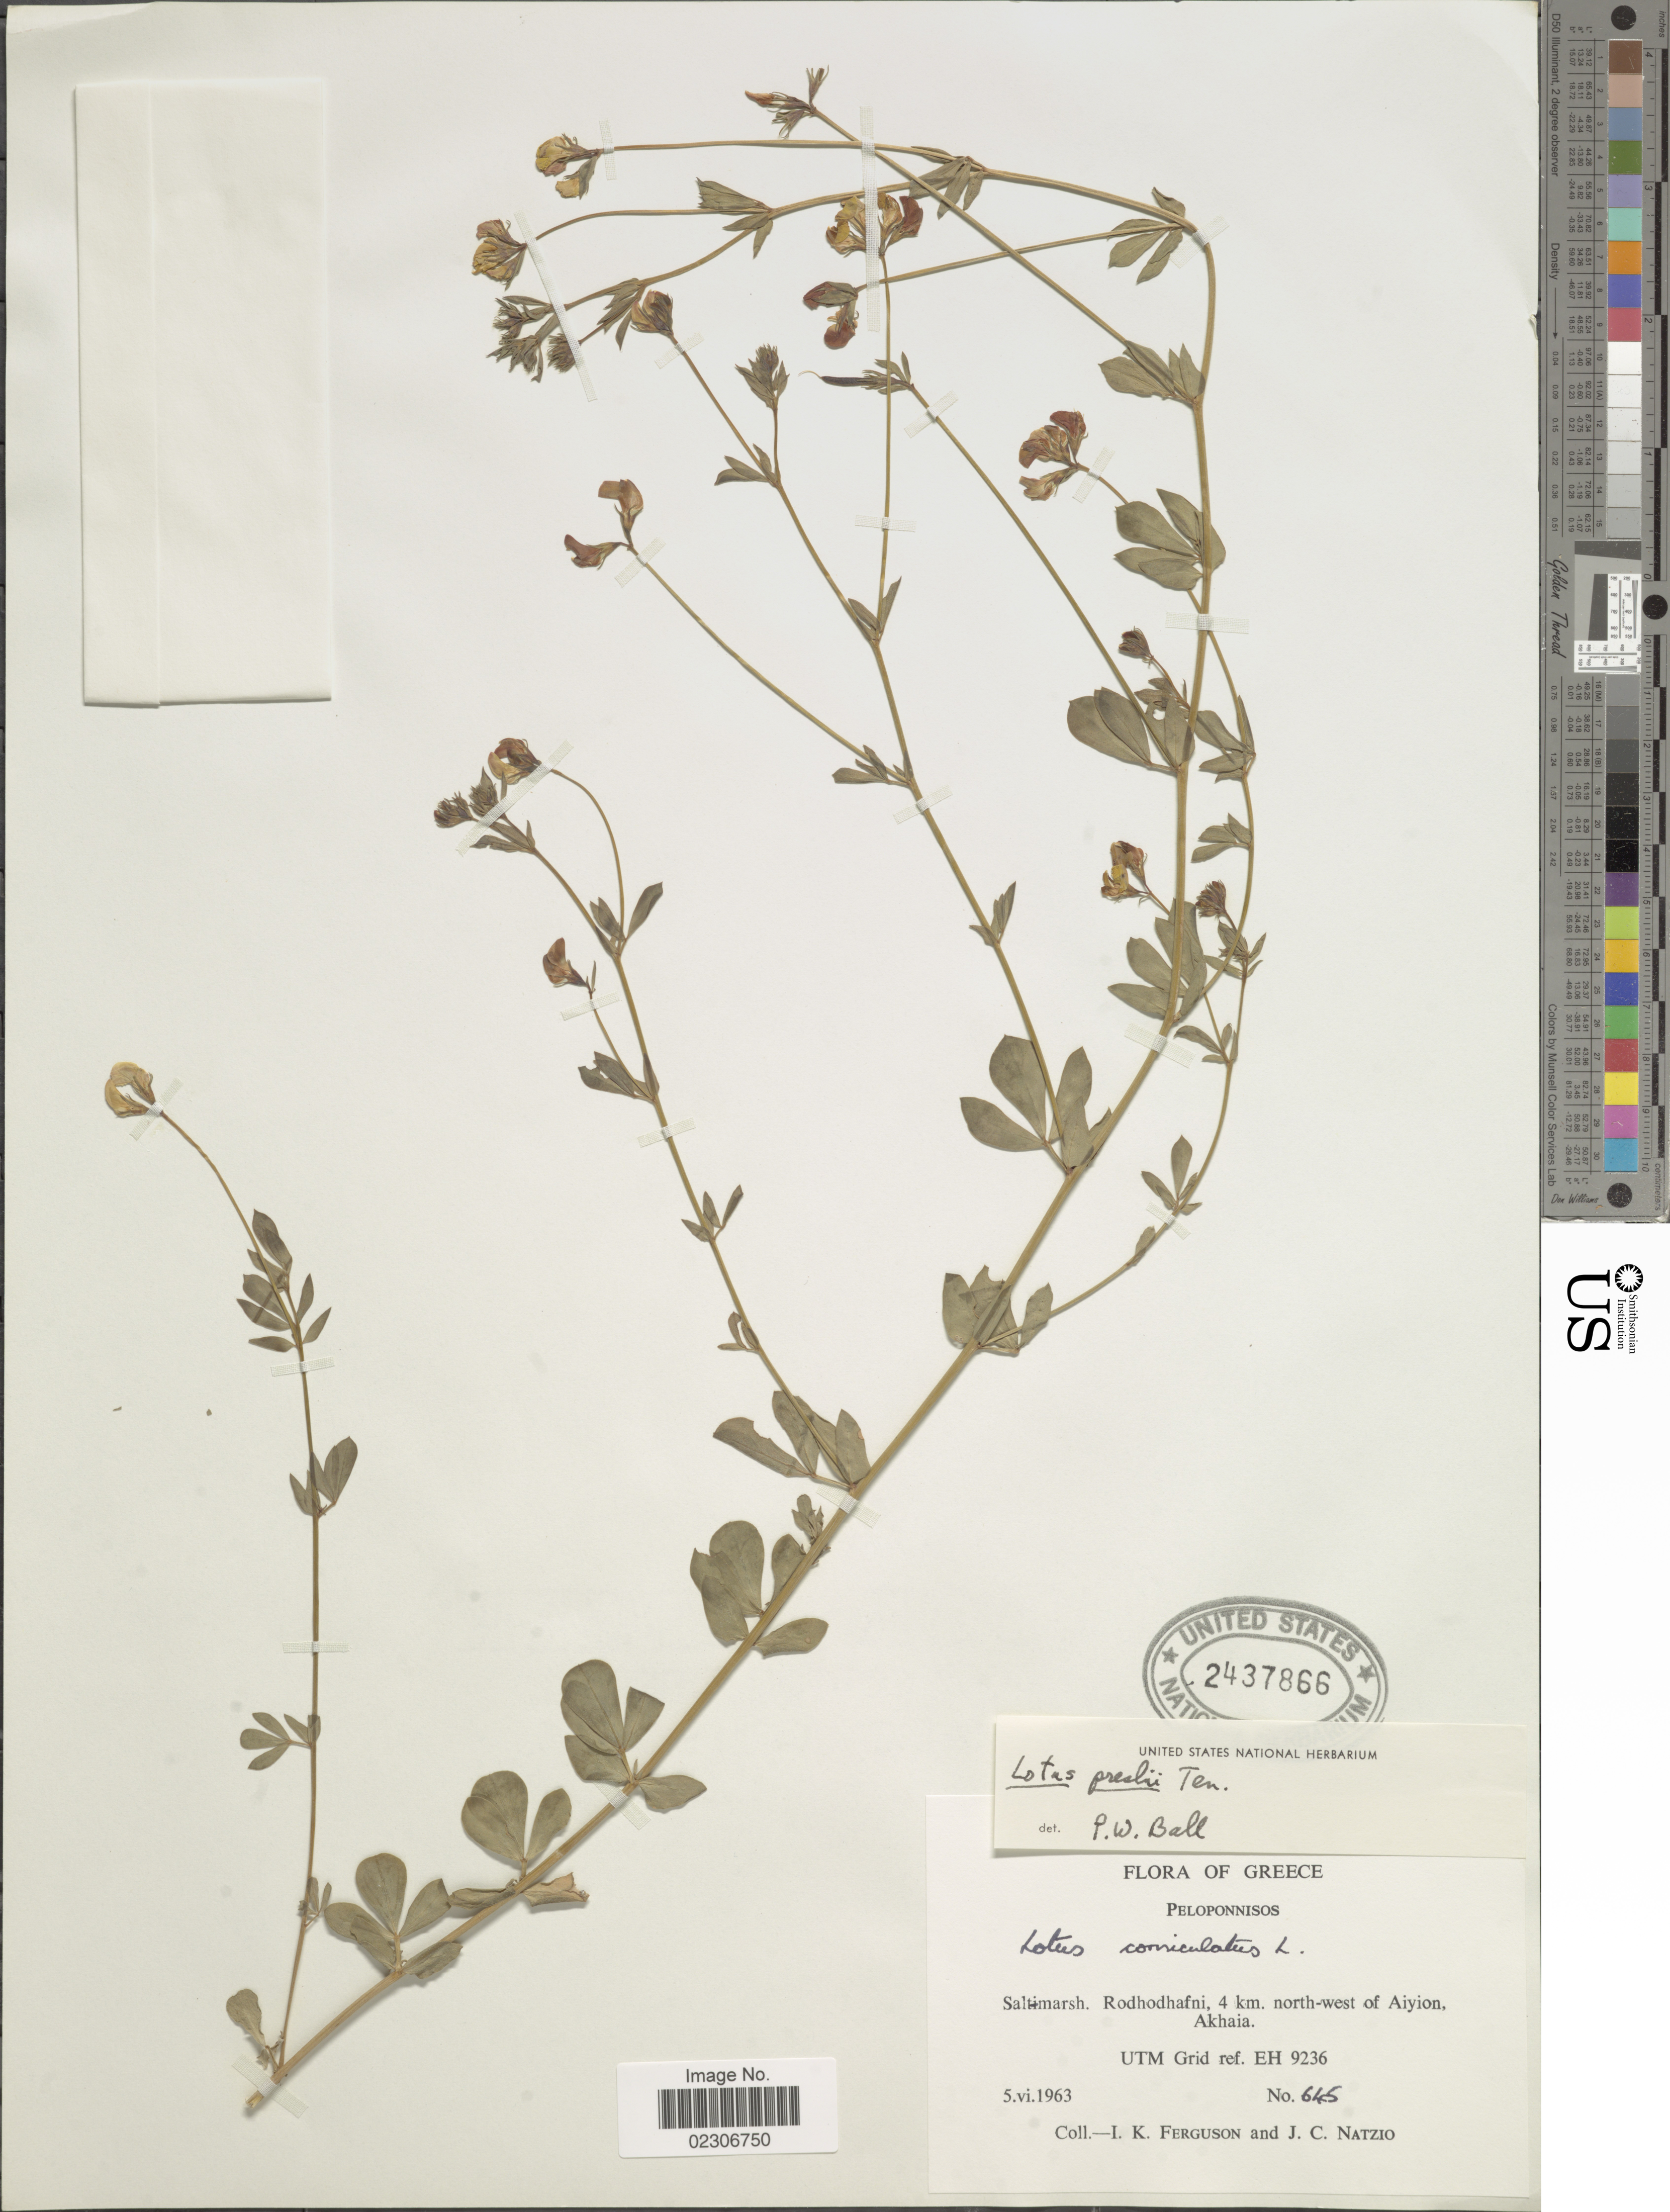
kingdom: Plantae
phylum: Tracheophyta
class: Magnoliopsida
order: Fabales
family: Fabaceae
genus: Lotus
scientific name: Lotus preslii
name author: Ten.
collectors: I. K. Ferguson & J. Natzio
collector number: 645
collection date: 1963-06-05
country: Greece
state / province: Peloponnese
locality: Greece, Peloponnisos, Saltimarsh, Rodhodhafni, 4 km north-west of Aiyion Akhaia.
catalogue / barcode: US 2437866